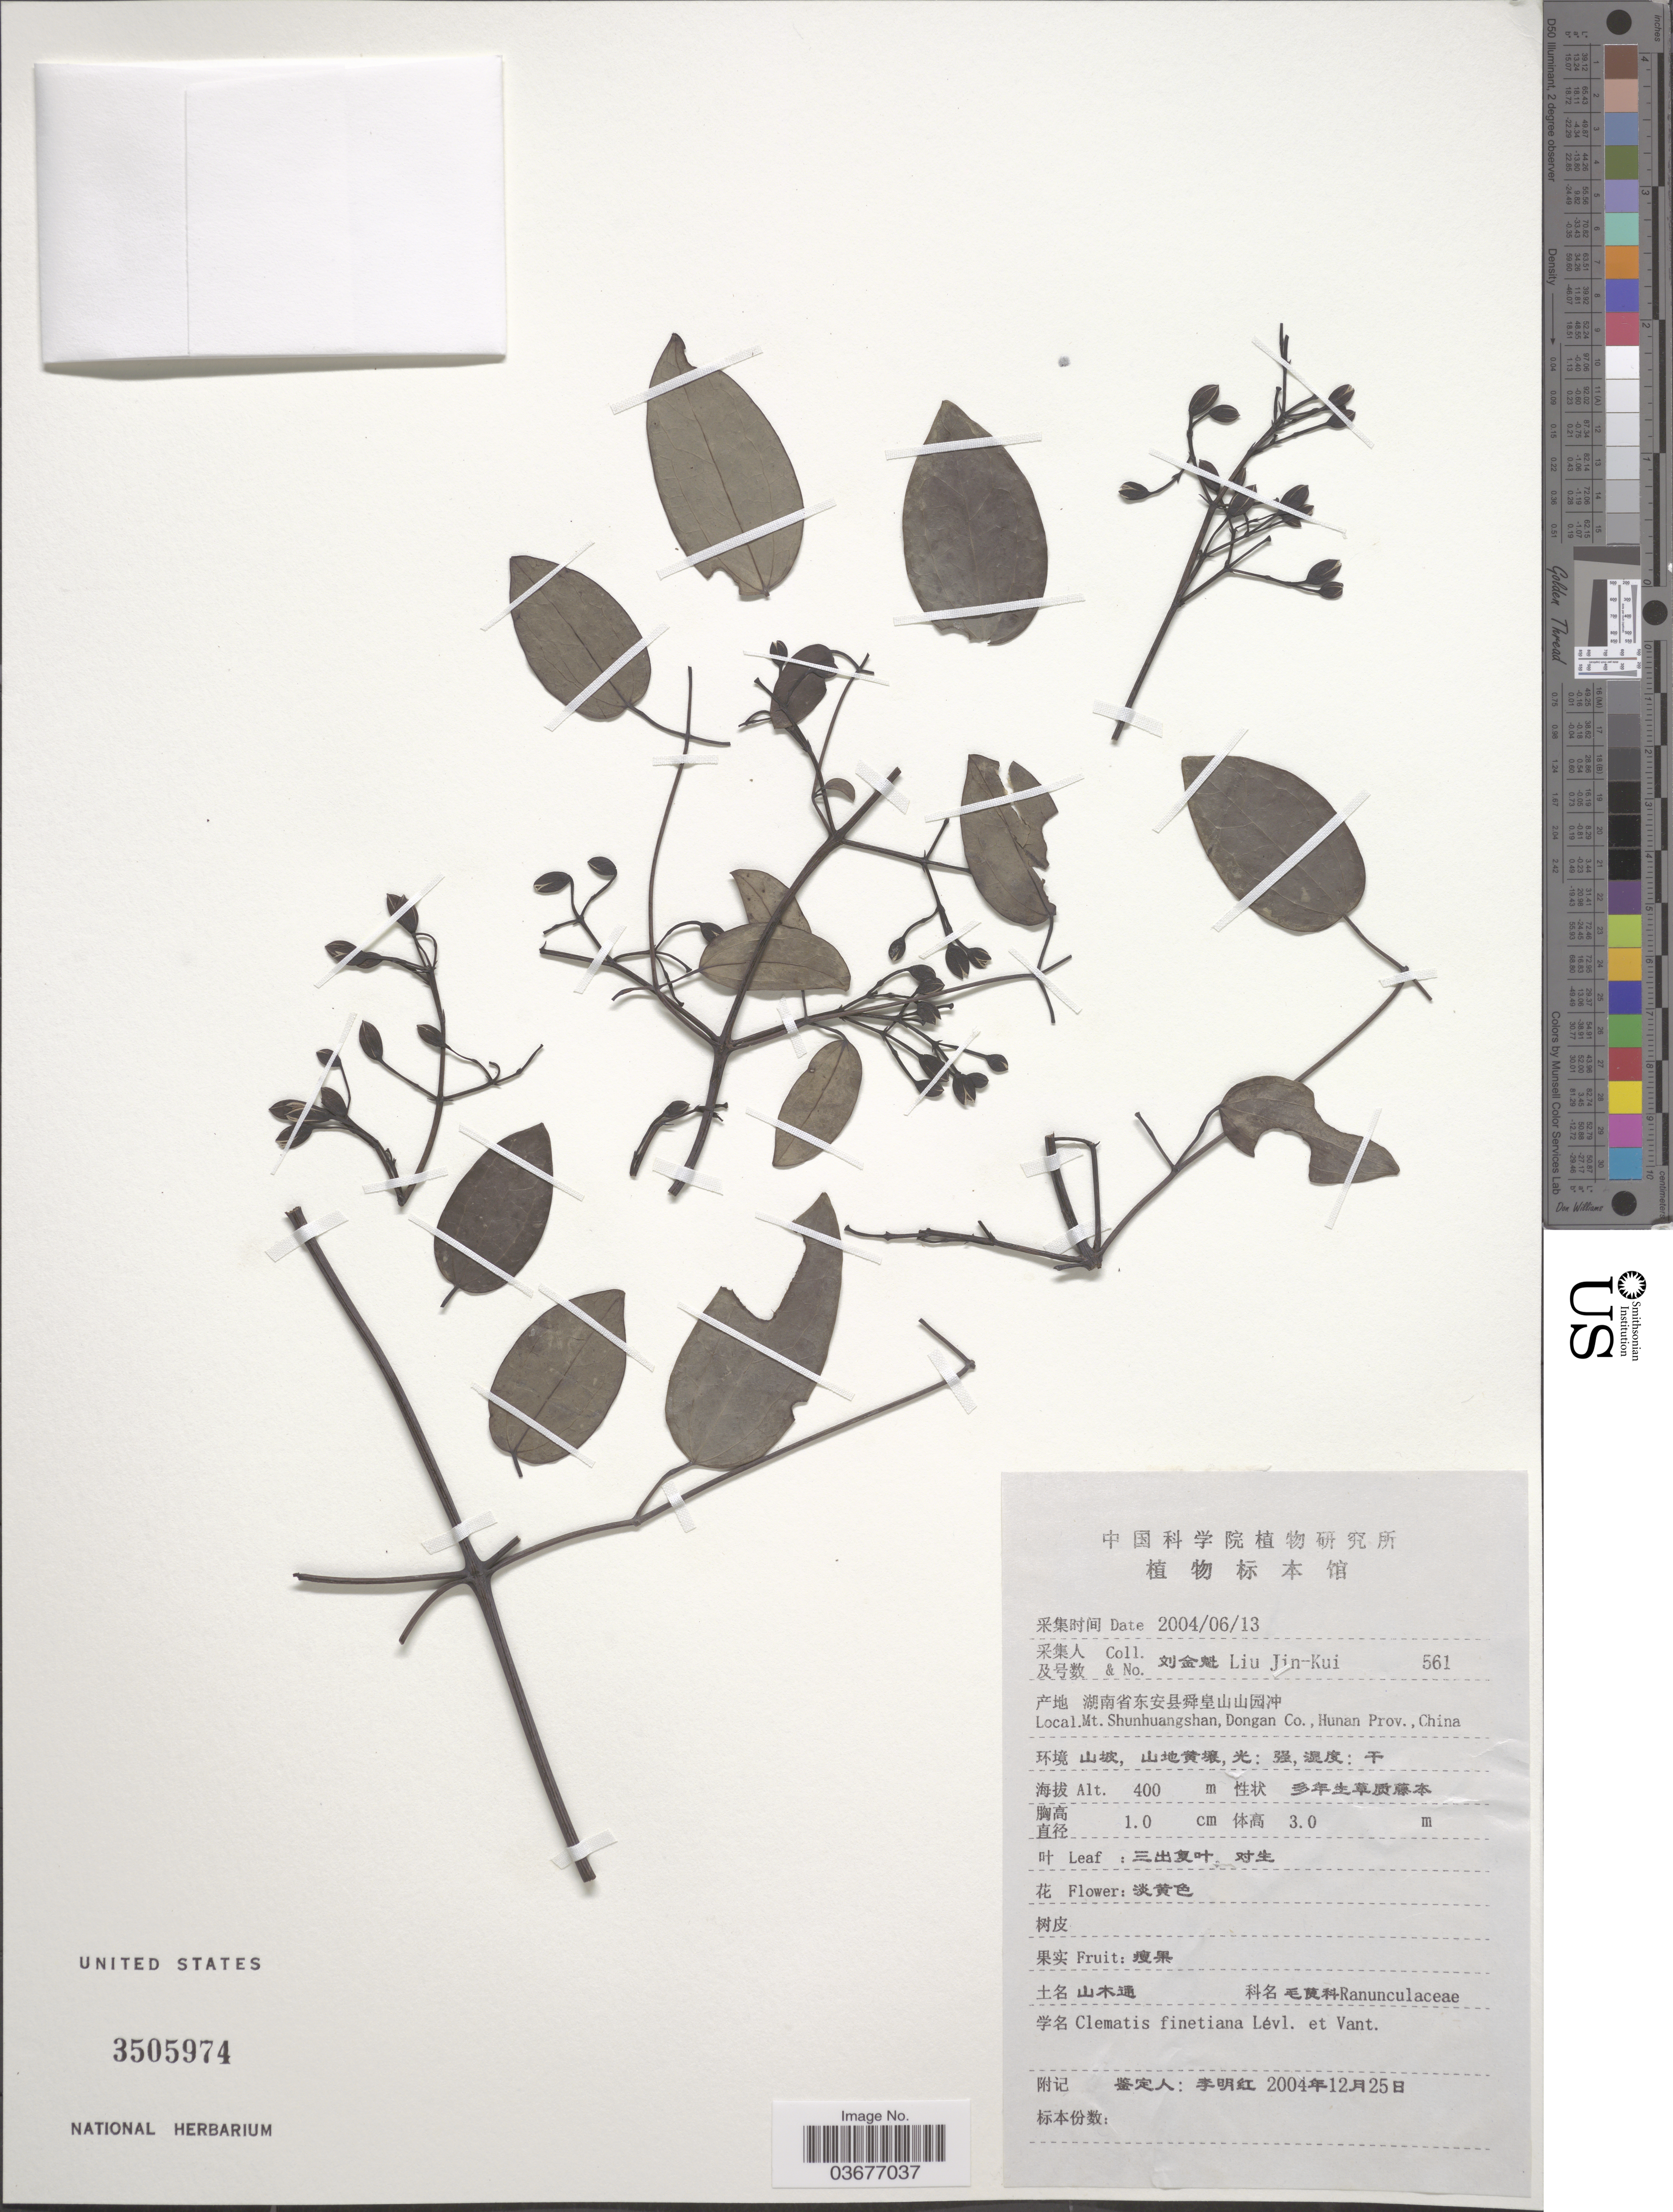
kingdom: Plantae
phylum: Tracheophyta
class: Magnoliopsida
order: Ranunculales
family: Ranunculaceae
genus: Clematis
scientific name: Clematis finetiana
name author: H. Lév. & Vaniot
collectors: Liu Jin-Kui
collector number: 561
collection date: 2004-06-13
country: China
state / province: Hunan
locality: Mt. Shunhuangshan, Dongan Co.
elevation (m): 400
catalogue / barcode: US 3505974